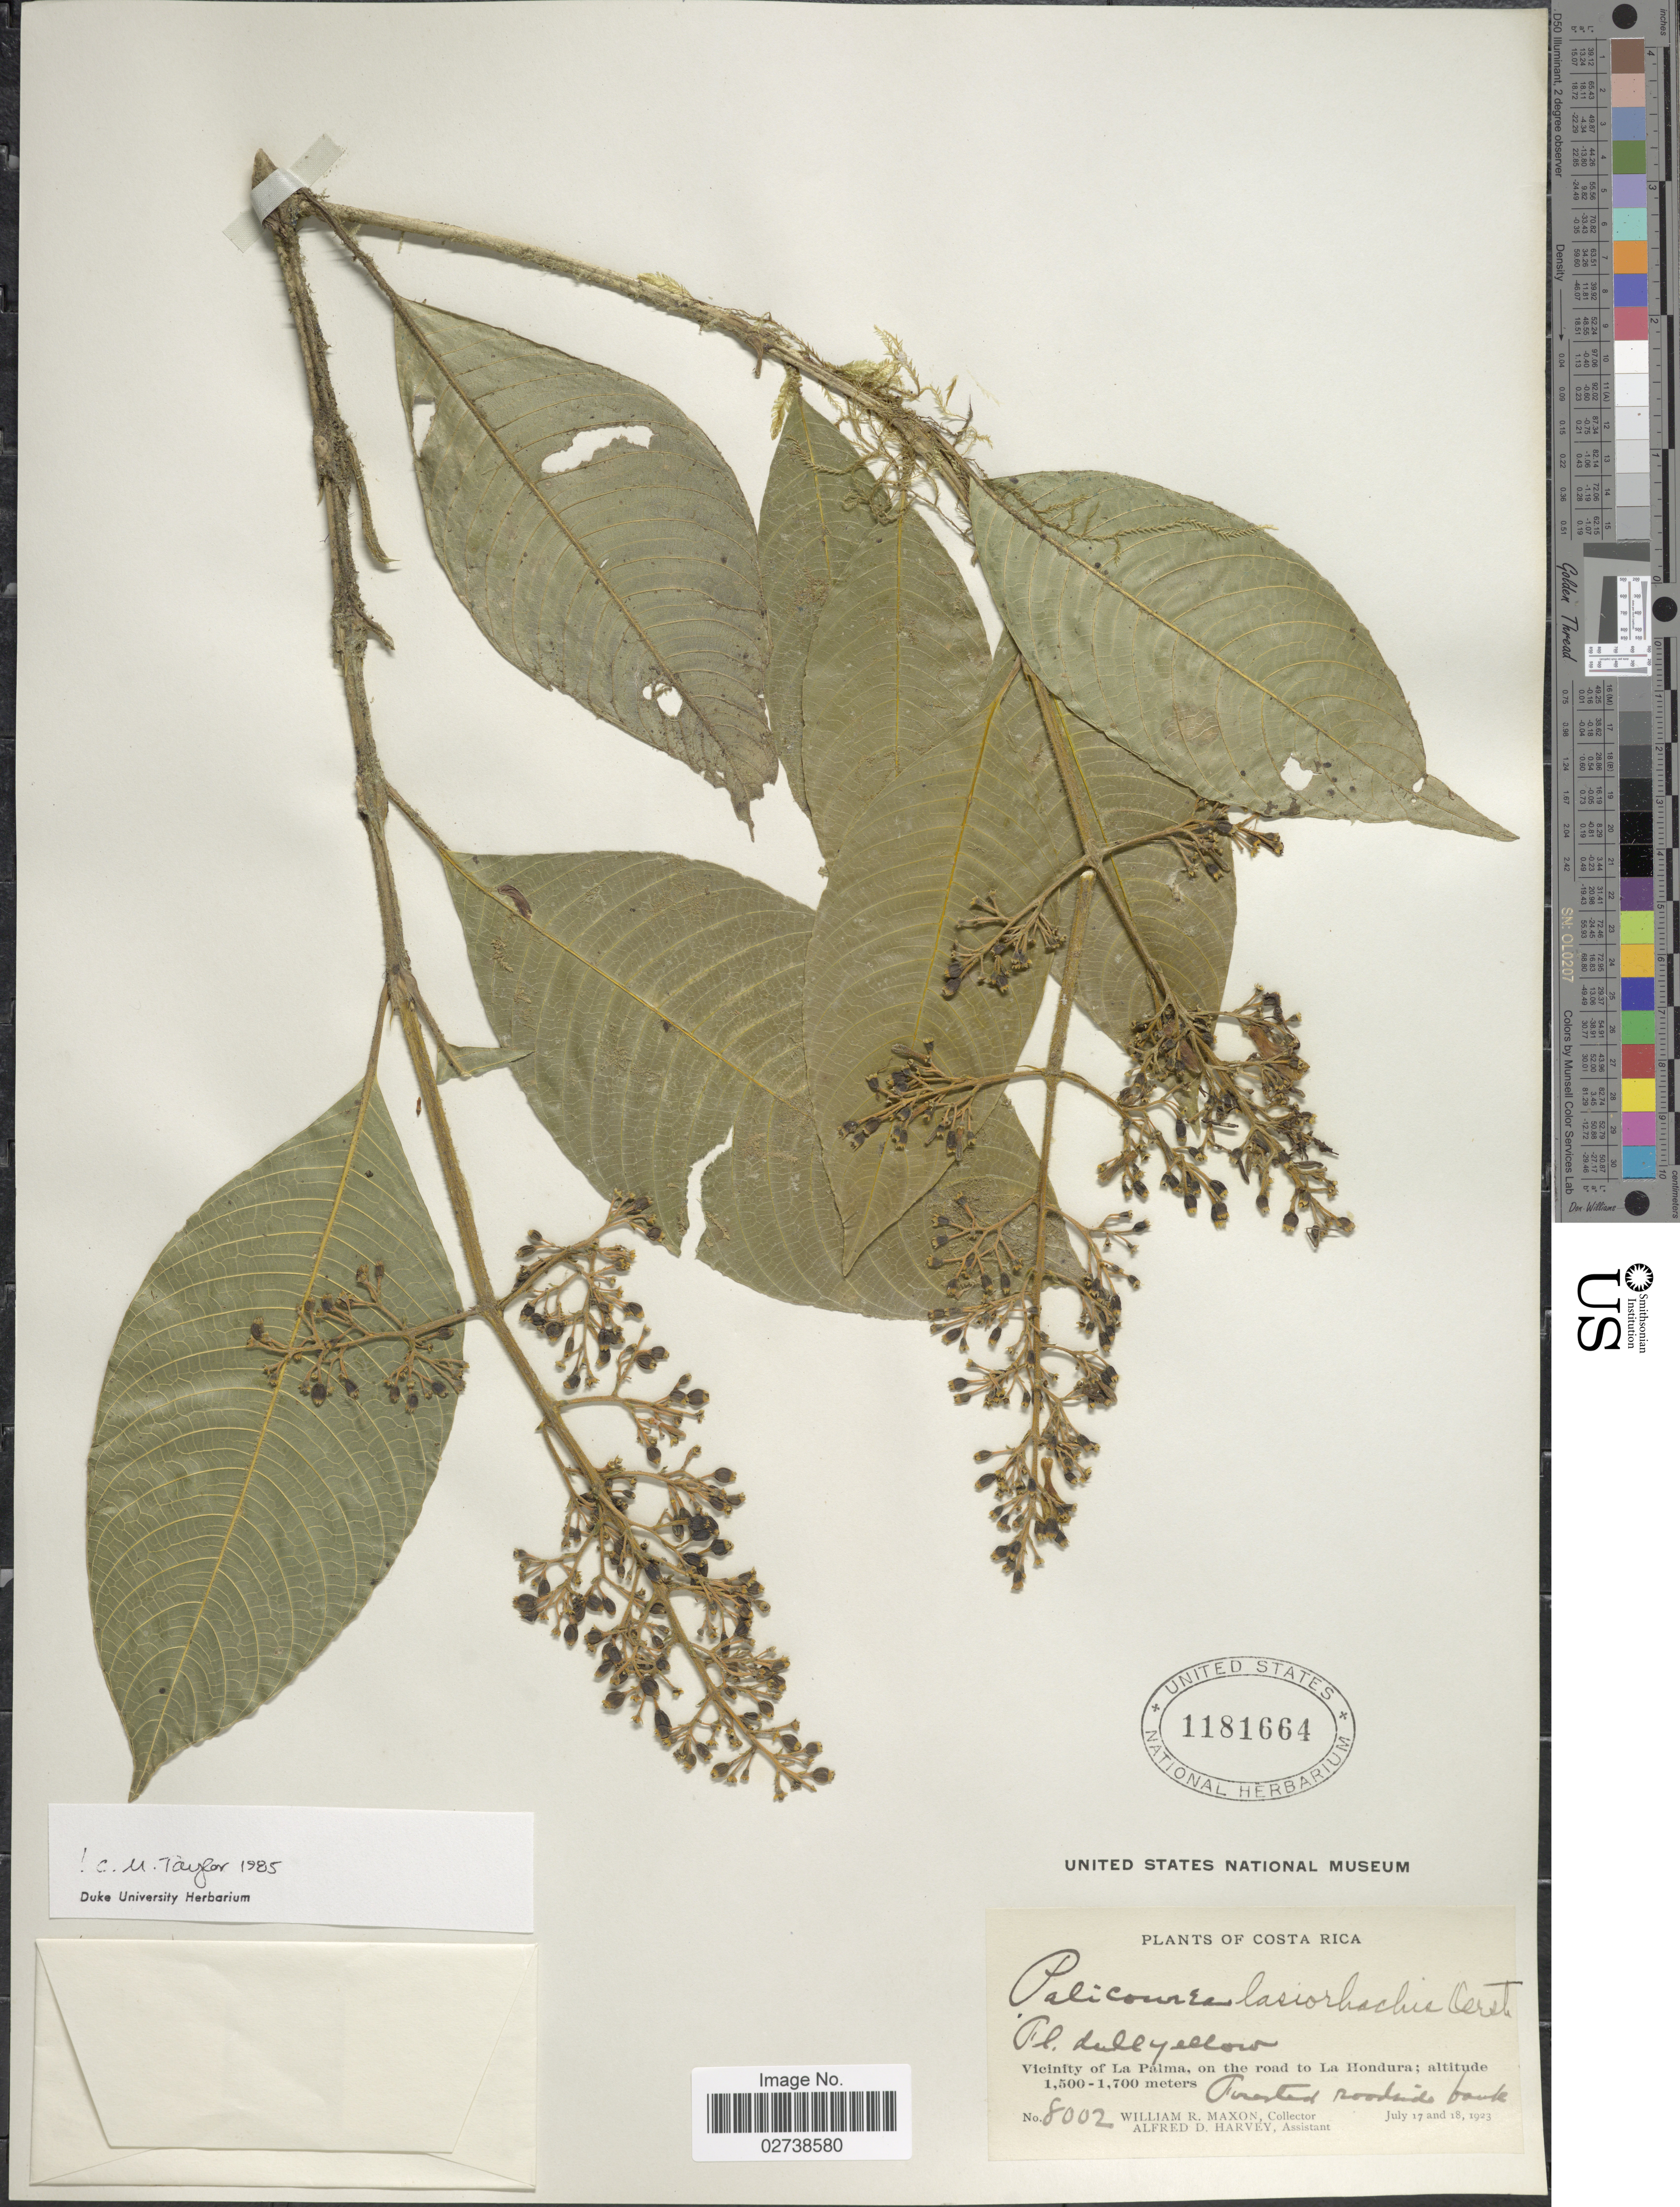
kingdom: Plantae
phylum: Tracheophyta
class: Magnoliopsida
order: Gentianales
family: Rubiaceae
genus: Palicourea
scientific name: Palicourea lasiorrhachis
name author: Oerst.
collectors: W. R. Maxon & A. D. Harvey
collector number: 8002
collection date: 1923-07-17/1923-07-18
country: Costa Rica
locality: Vicinity of La Palma, on the road to La Hondura; Forested roadside bank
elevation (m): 1500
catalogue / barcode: US 1181664